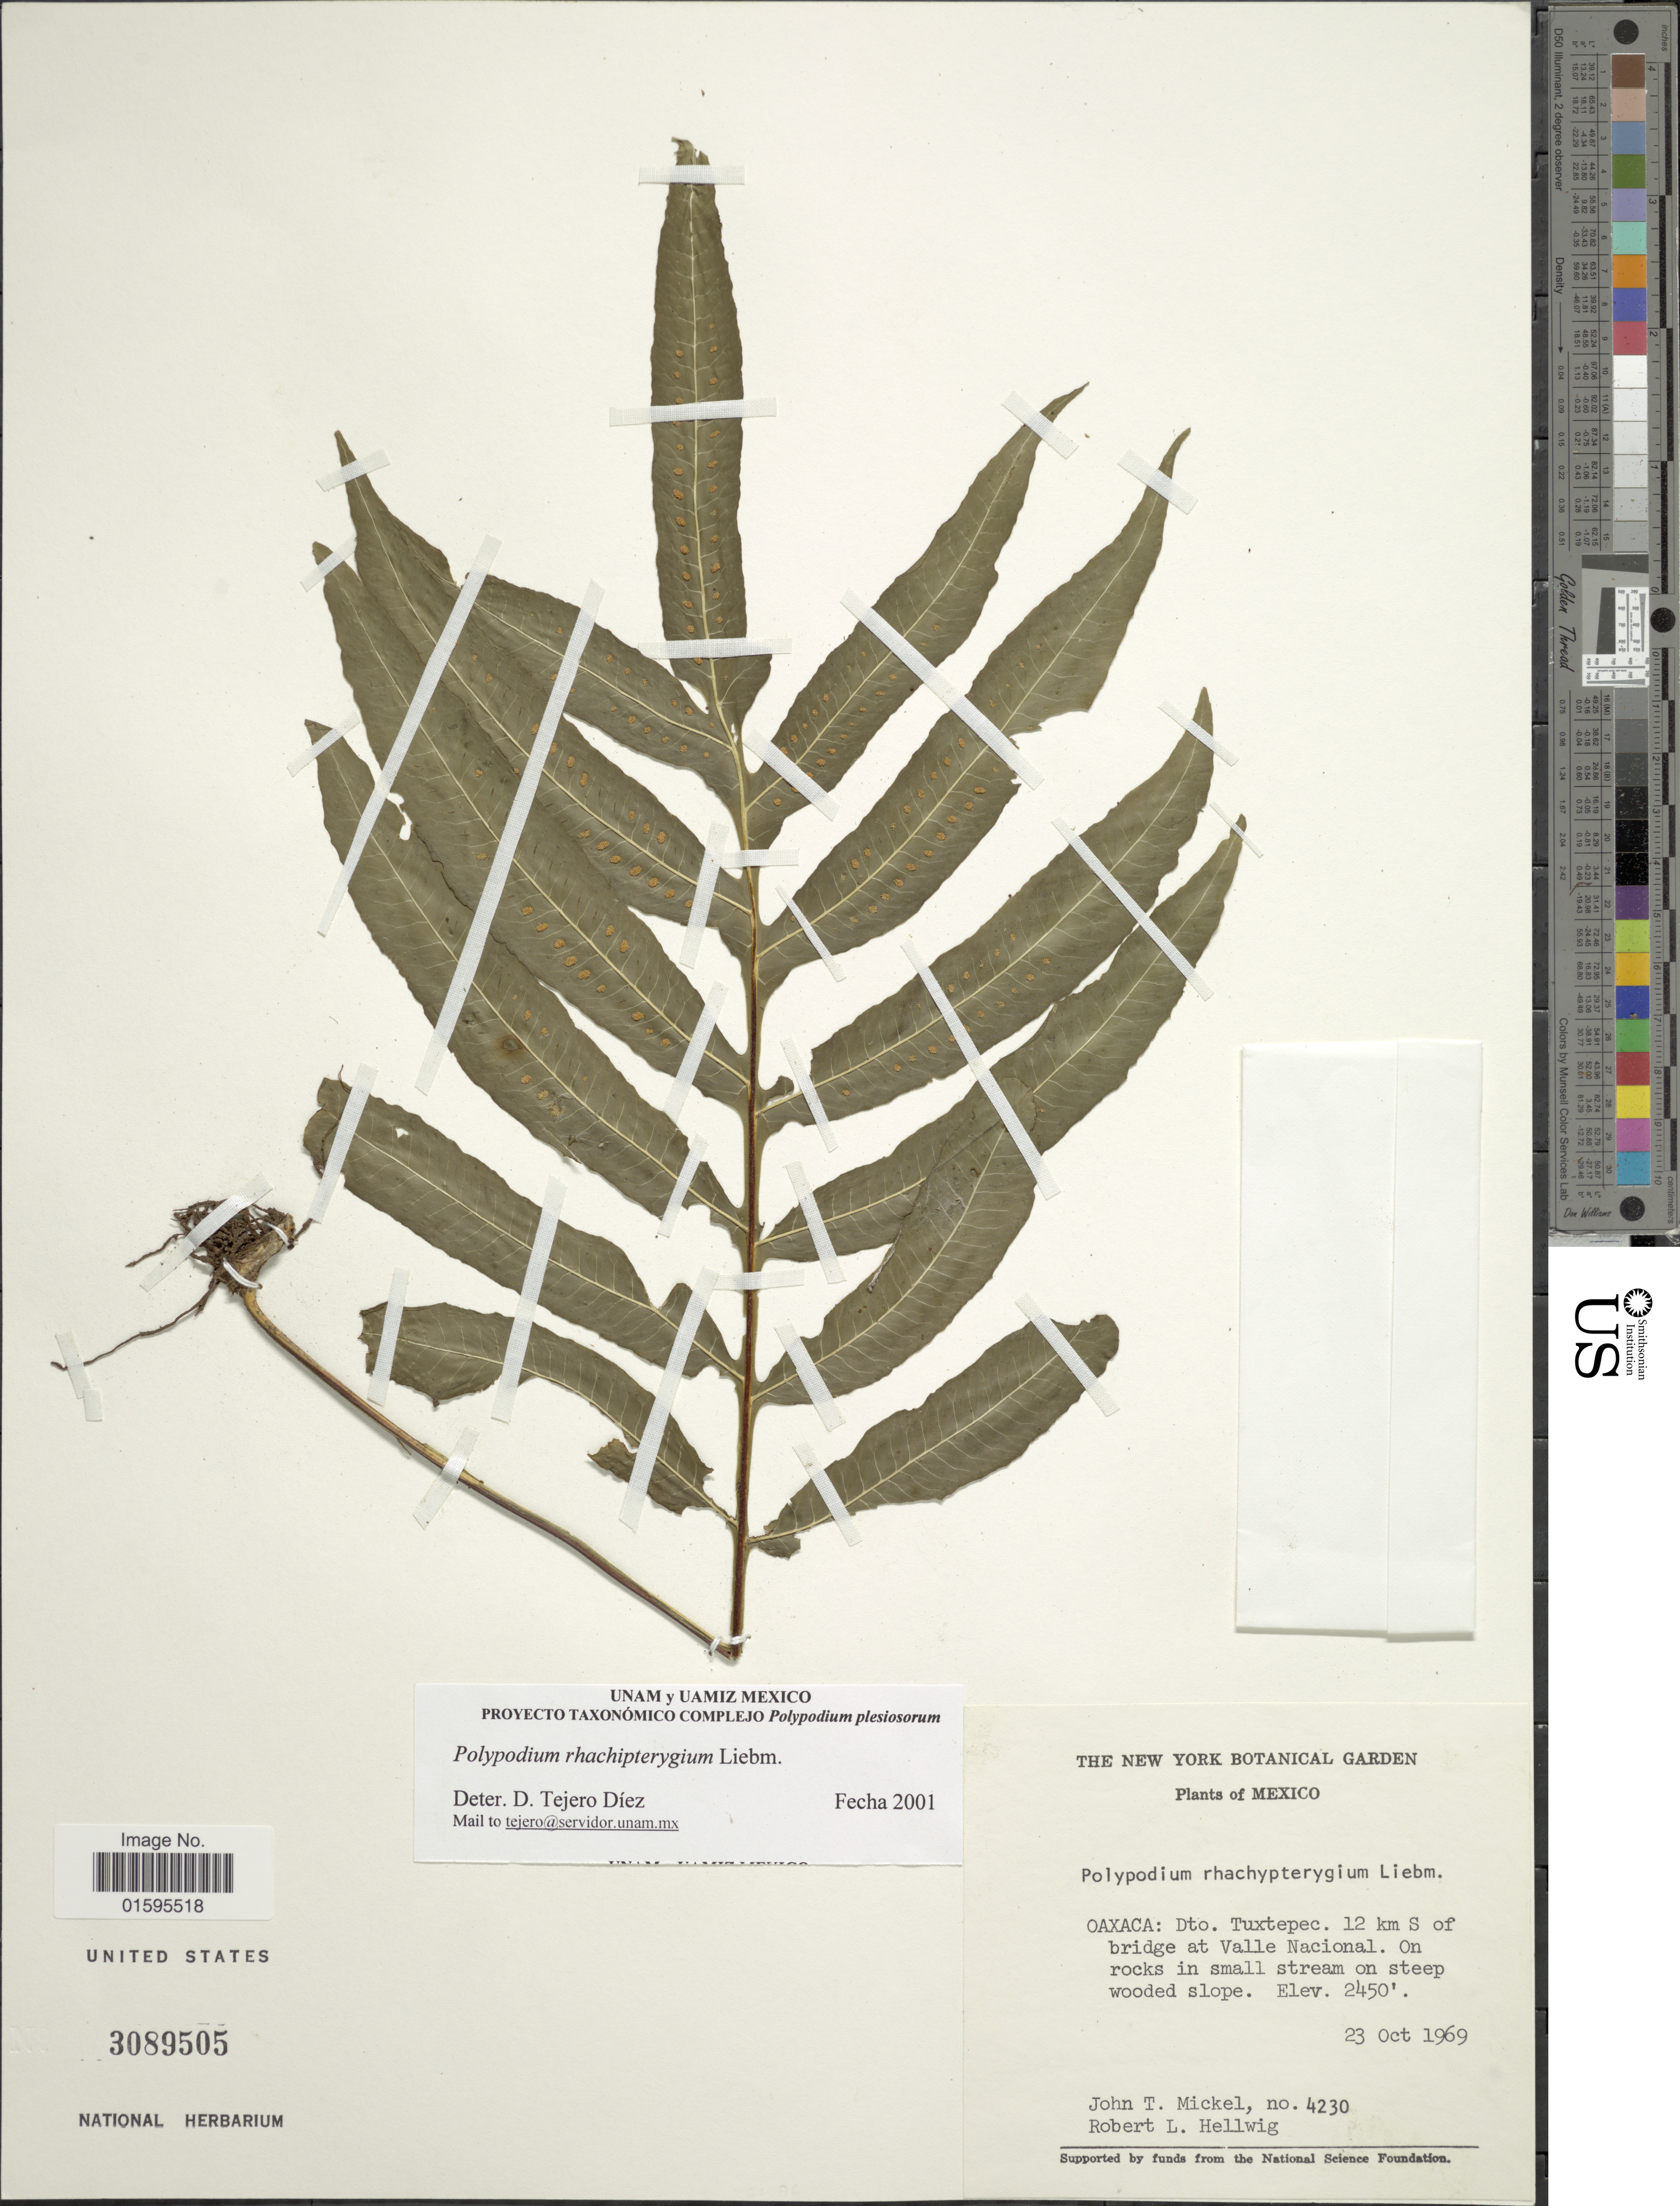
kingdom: Plantae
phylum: Tracheophyta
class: Polypodiopsida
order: Polypodiales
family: Polypodiaceae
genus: Polypodium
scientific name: Polypodium rhachipterygium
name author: Liebm.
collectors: J. T. Mickel & R. Hellwig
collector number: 4230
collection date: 1969-10-23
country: Mexico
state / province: Oaxaca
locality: Oaxaca: Dto. Tuxtepec 12 km S of bridge at Valle Nacional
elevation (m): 747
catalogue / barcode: US 3089505